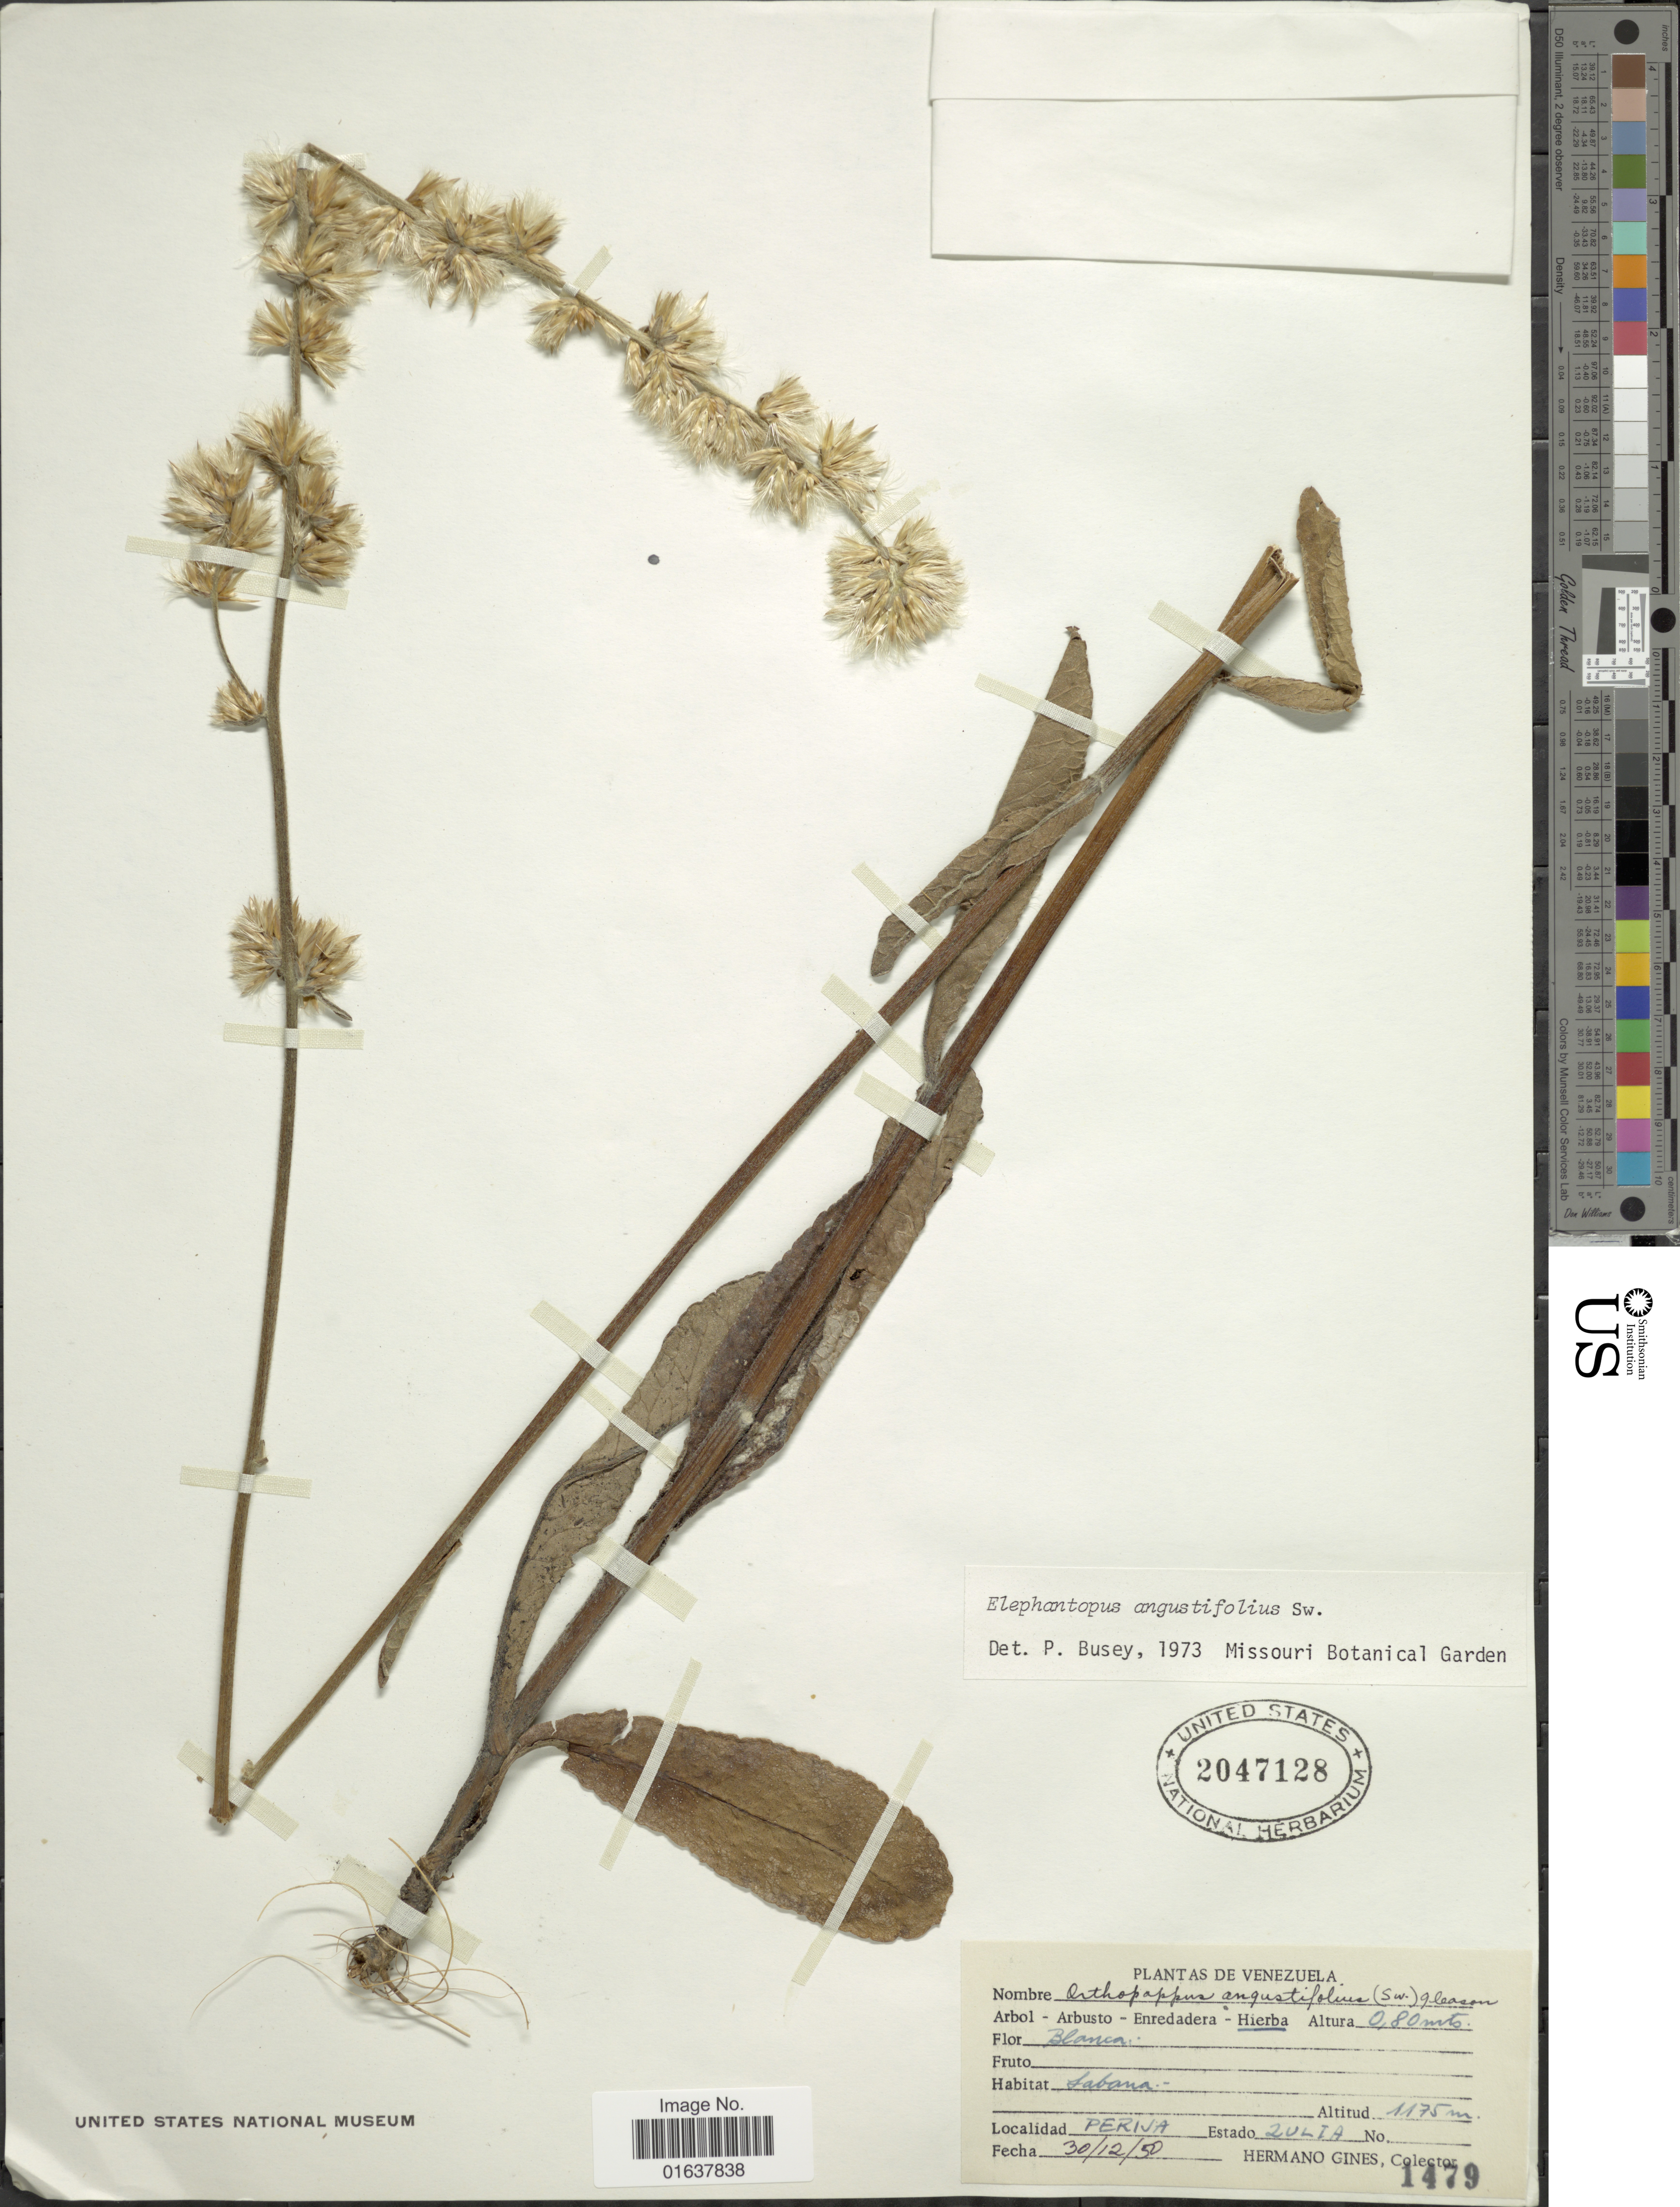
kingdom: Plantae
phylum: Tracheophyta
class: Magnoliopsida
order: Asterales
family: Asteraceae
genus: Orthopappus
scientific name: Orthopappus angustifolius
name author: (Sw.) Gleason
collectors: Bro. Gines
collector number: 1479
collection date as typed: Transcribed d/m/y: 30/12/50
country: Venezuela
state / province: Zulia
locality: Perija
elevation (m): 1175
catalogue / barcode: US 2047128